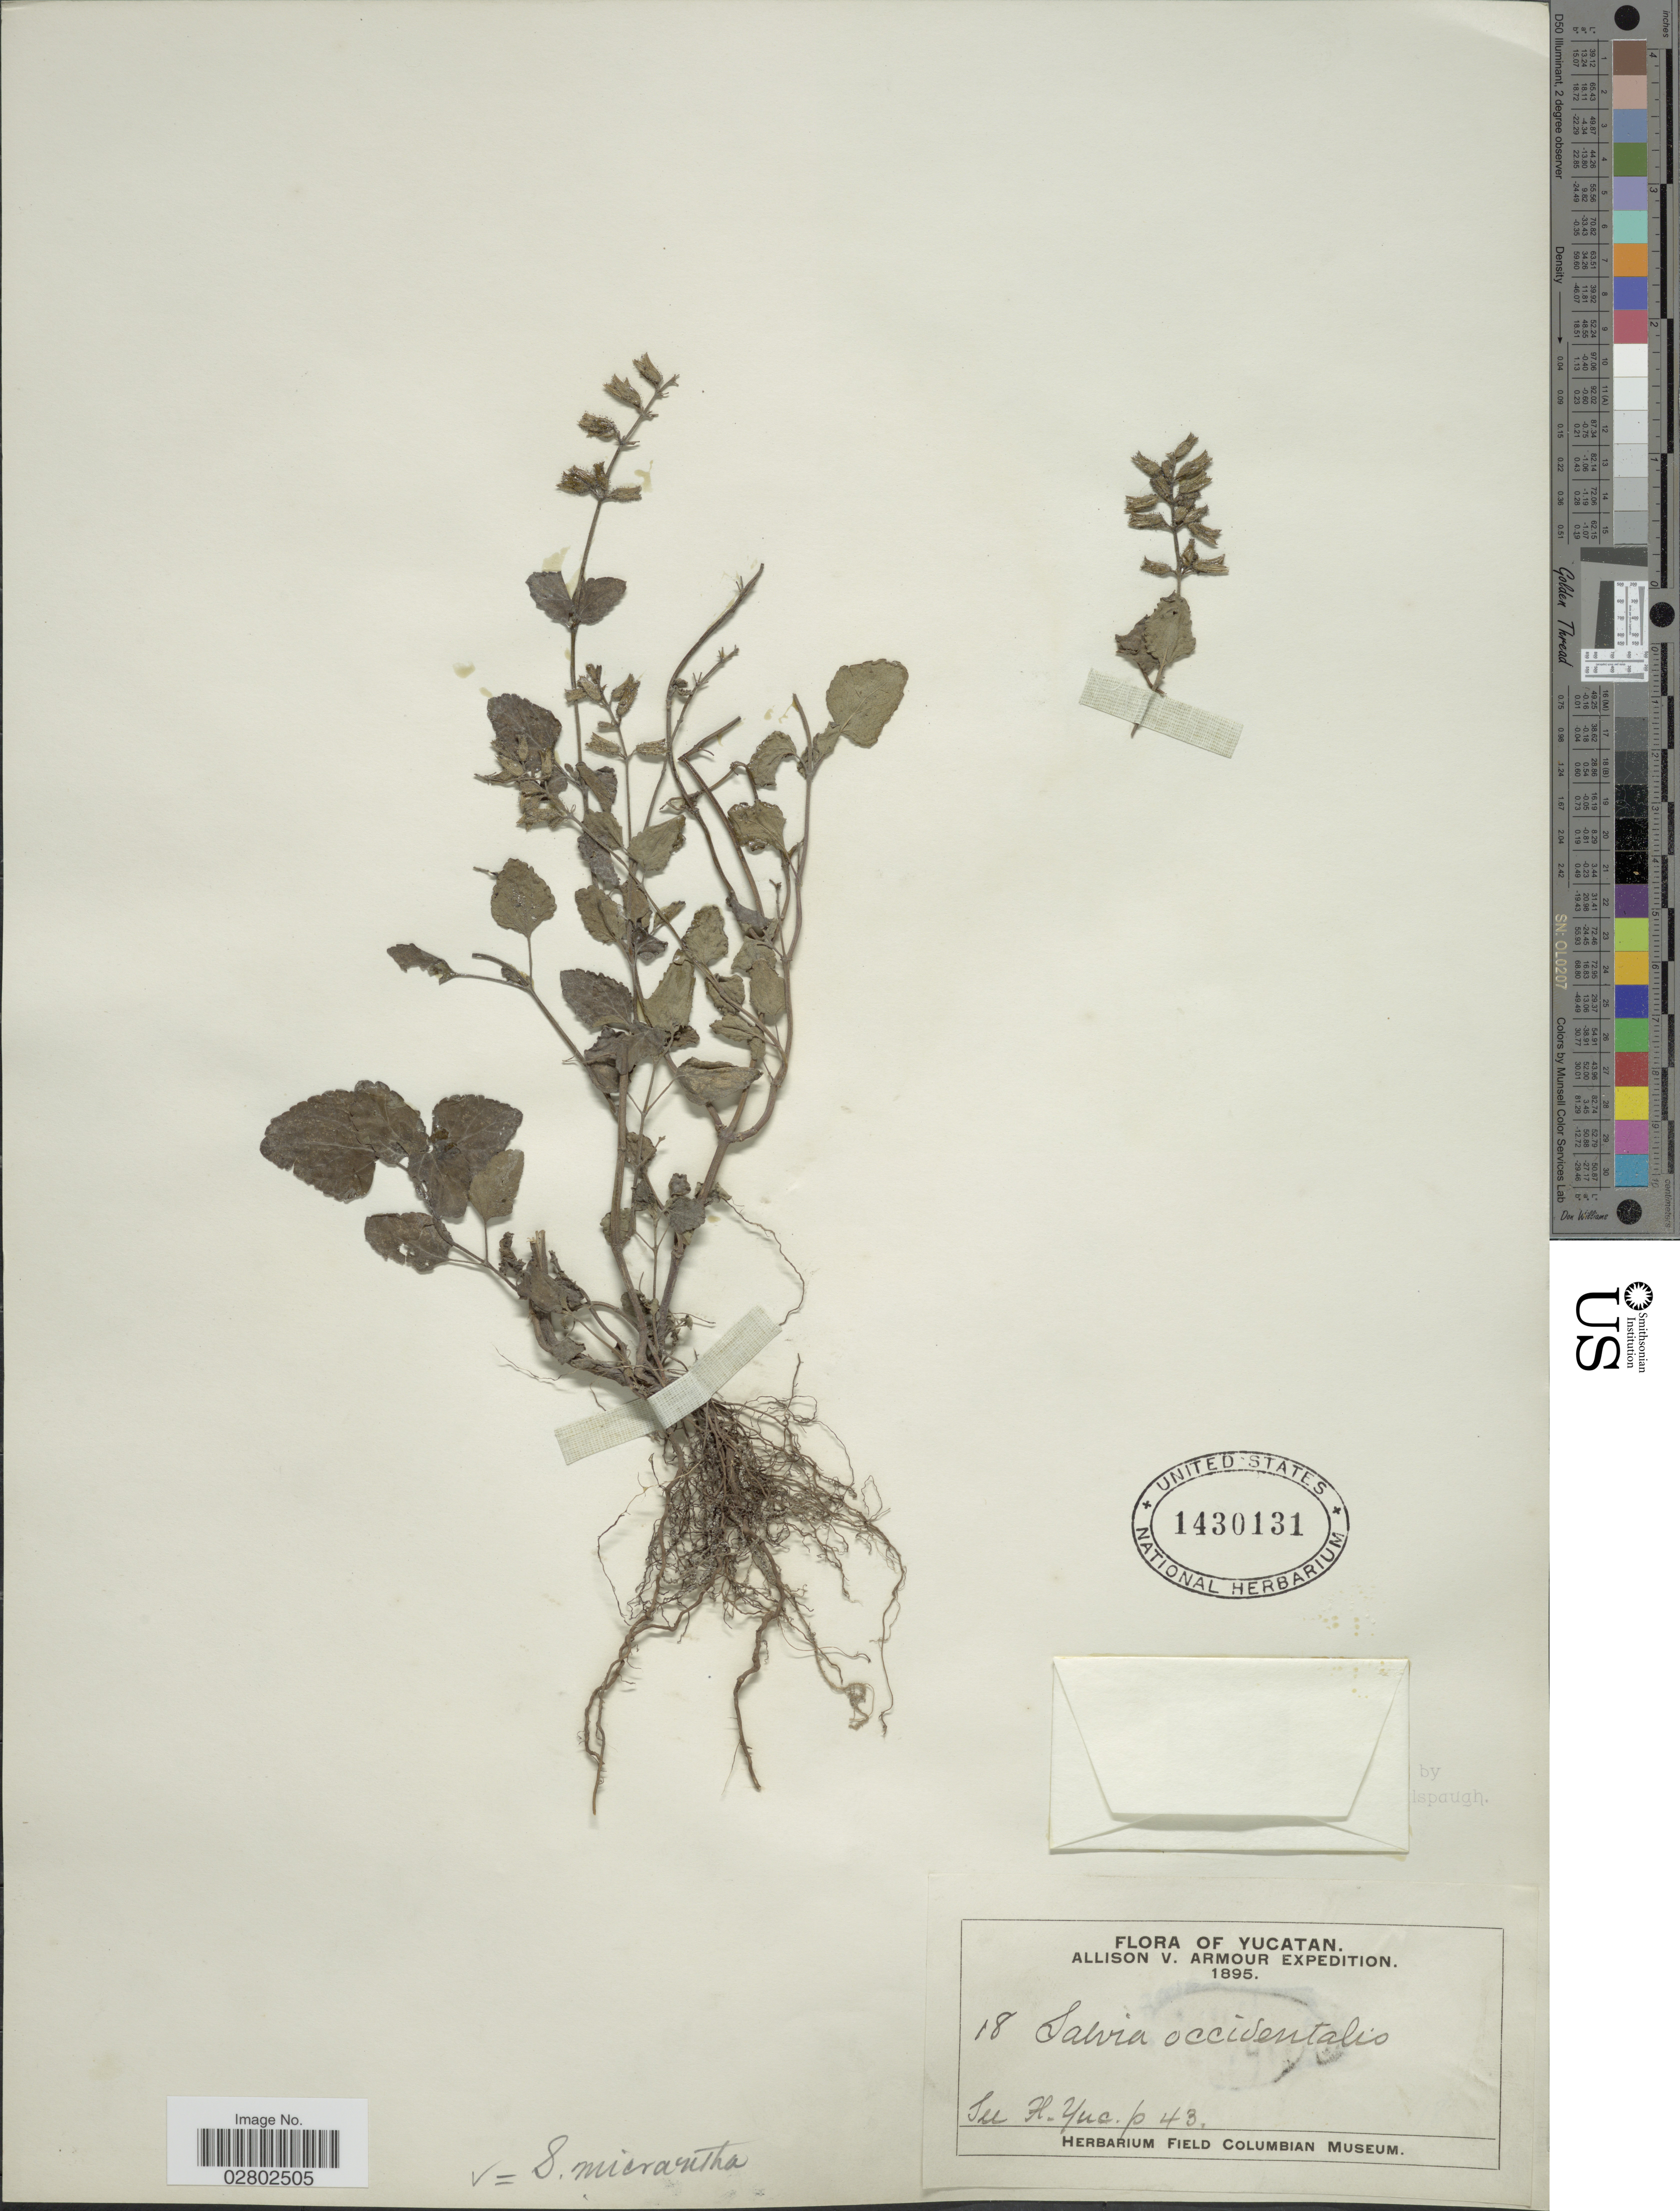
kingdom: Plantae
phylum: Tracheophyta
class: Magnoliopsida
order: Lamiales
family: Lamiaceae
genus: Salvia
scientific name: Salvia occidentalis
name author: Sw.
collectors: Allison V. Armour Expedition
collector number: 18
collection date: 1895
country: Mexico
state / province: Yucatán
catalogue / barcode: US 1430131